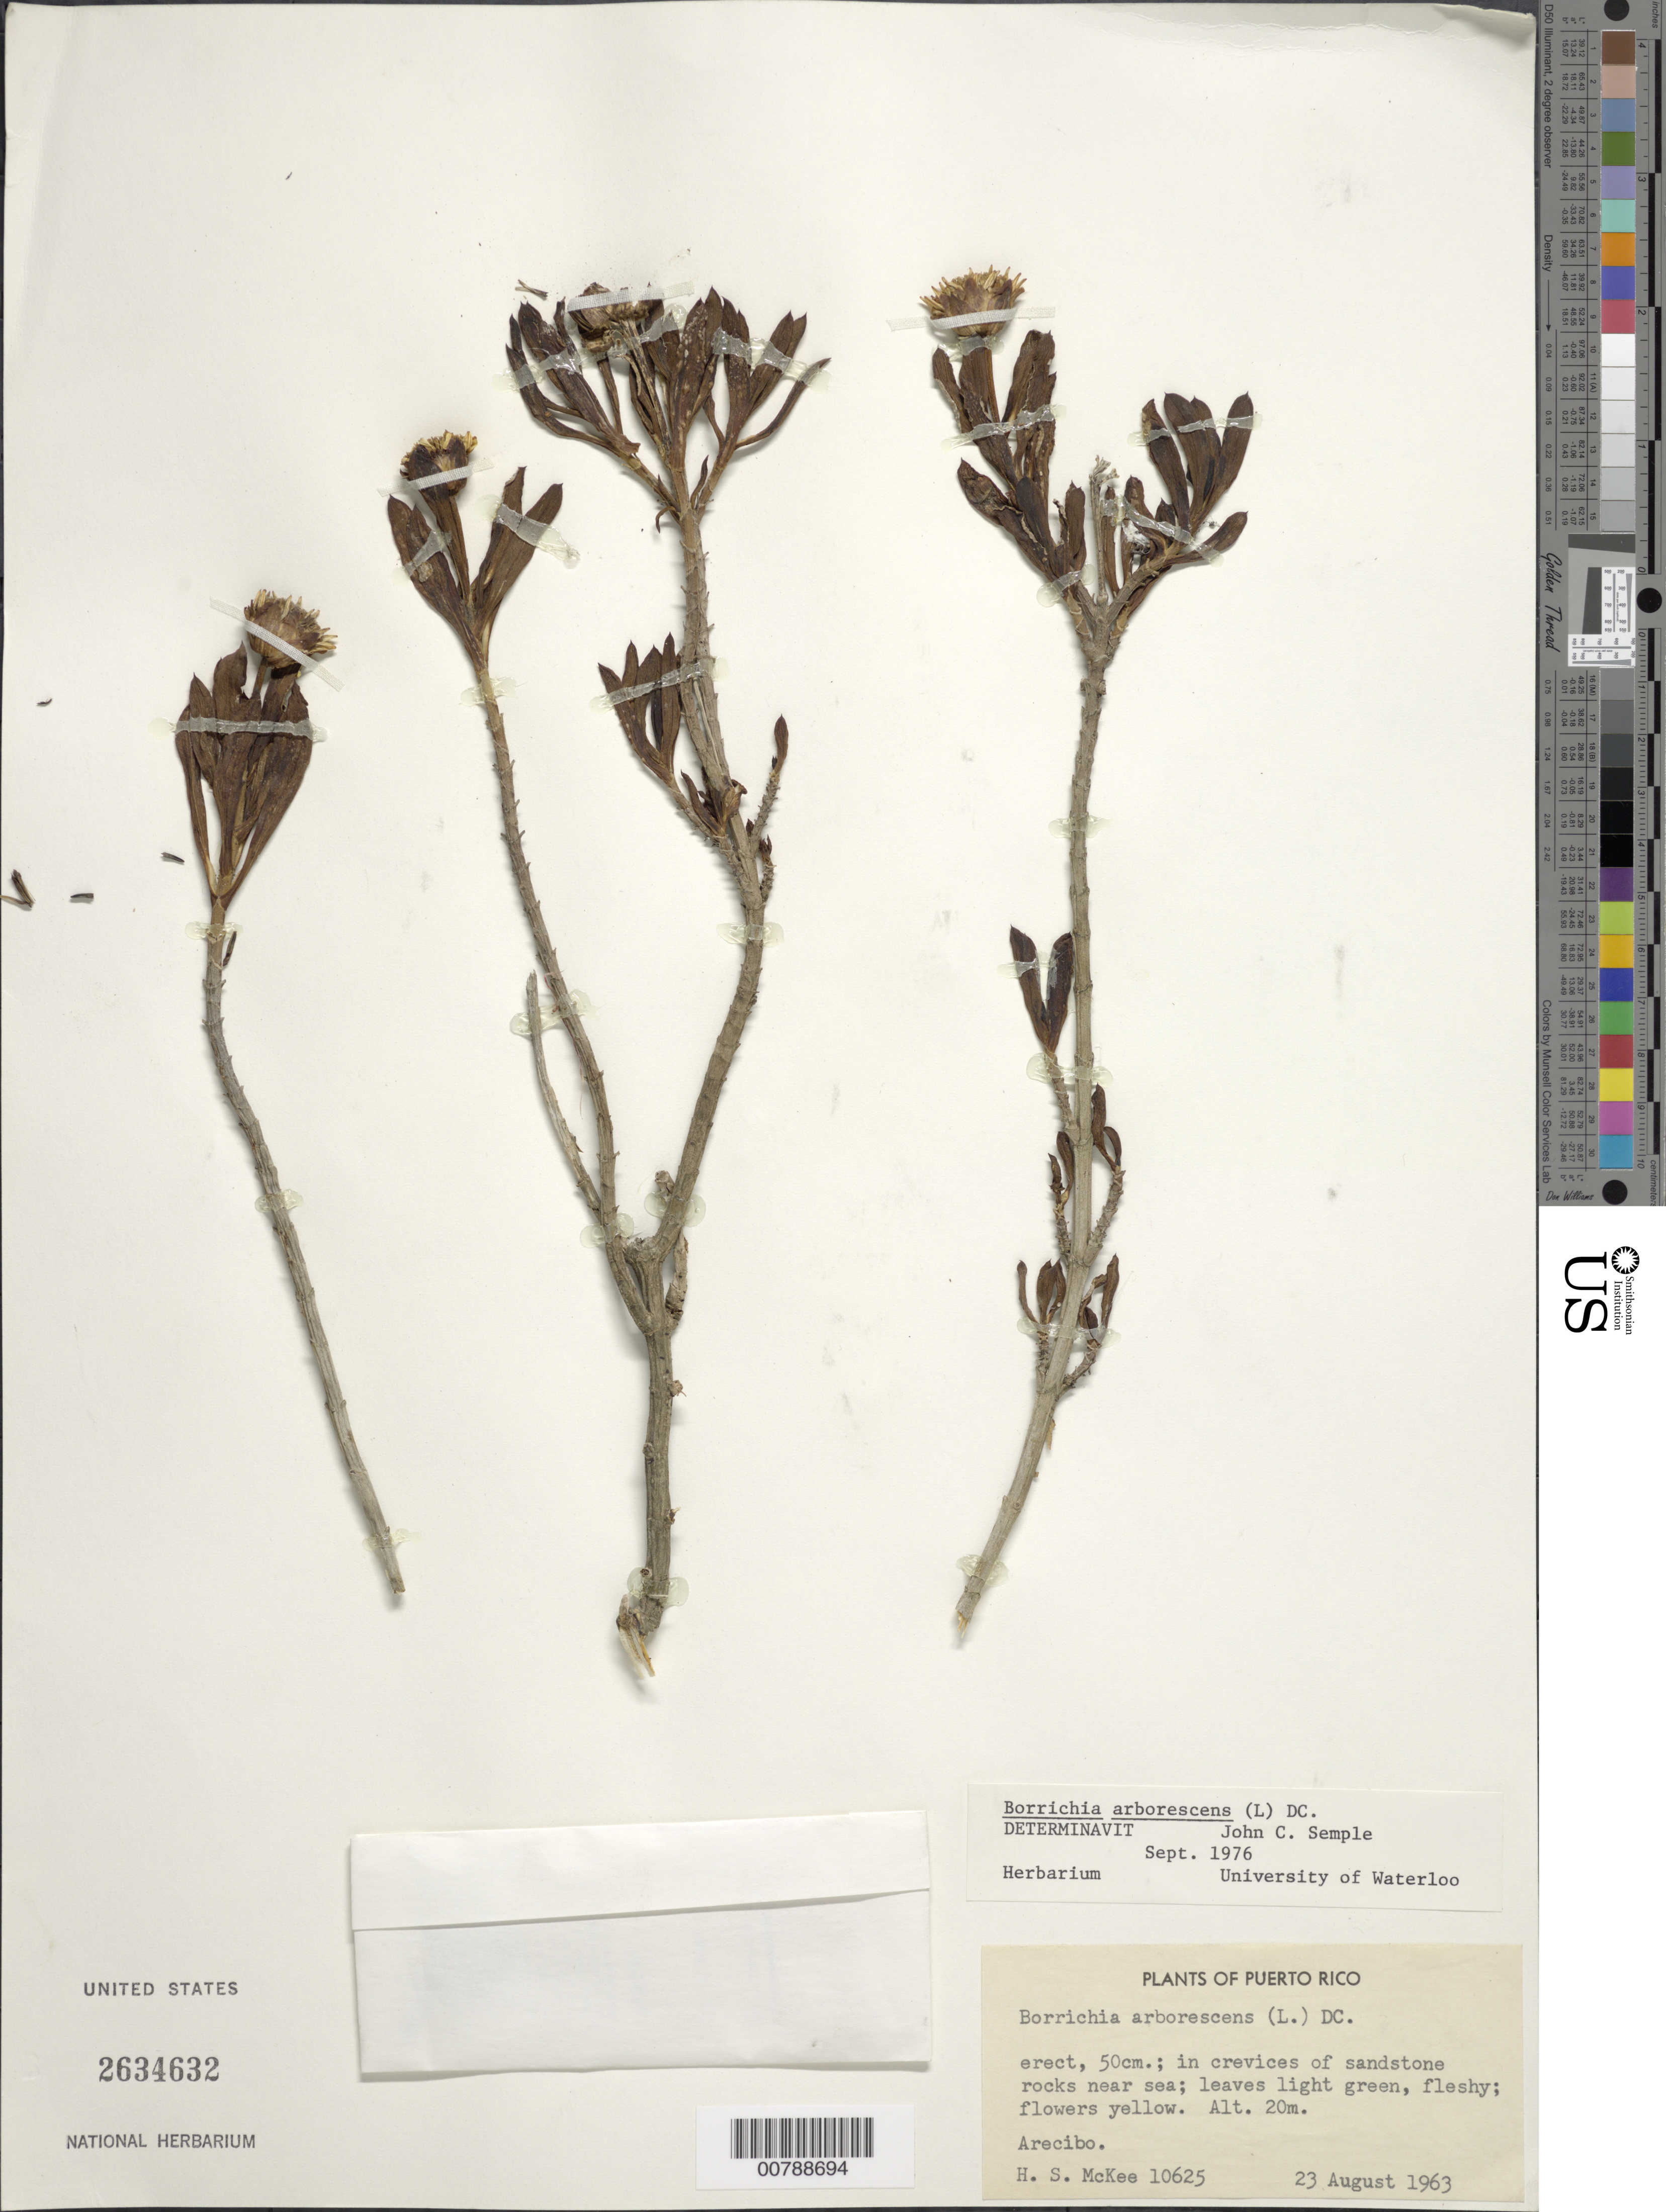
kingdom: Plantae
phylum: Tracheophyta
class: Magnoliopsida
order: Asterales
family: Asteraceae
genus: Borrichia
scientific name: Borrichia arborescens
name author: (L.) DC.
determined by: Semple, J. C.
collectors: H. S. McKee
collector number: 10625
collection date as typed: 23 Aug 1963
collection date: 1963-08-23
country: Puerto Rico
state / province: Arecibo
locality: Arecibo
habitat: In crevices of sandstone rocks near sea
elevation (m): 20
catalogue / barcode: US 2634632